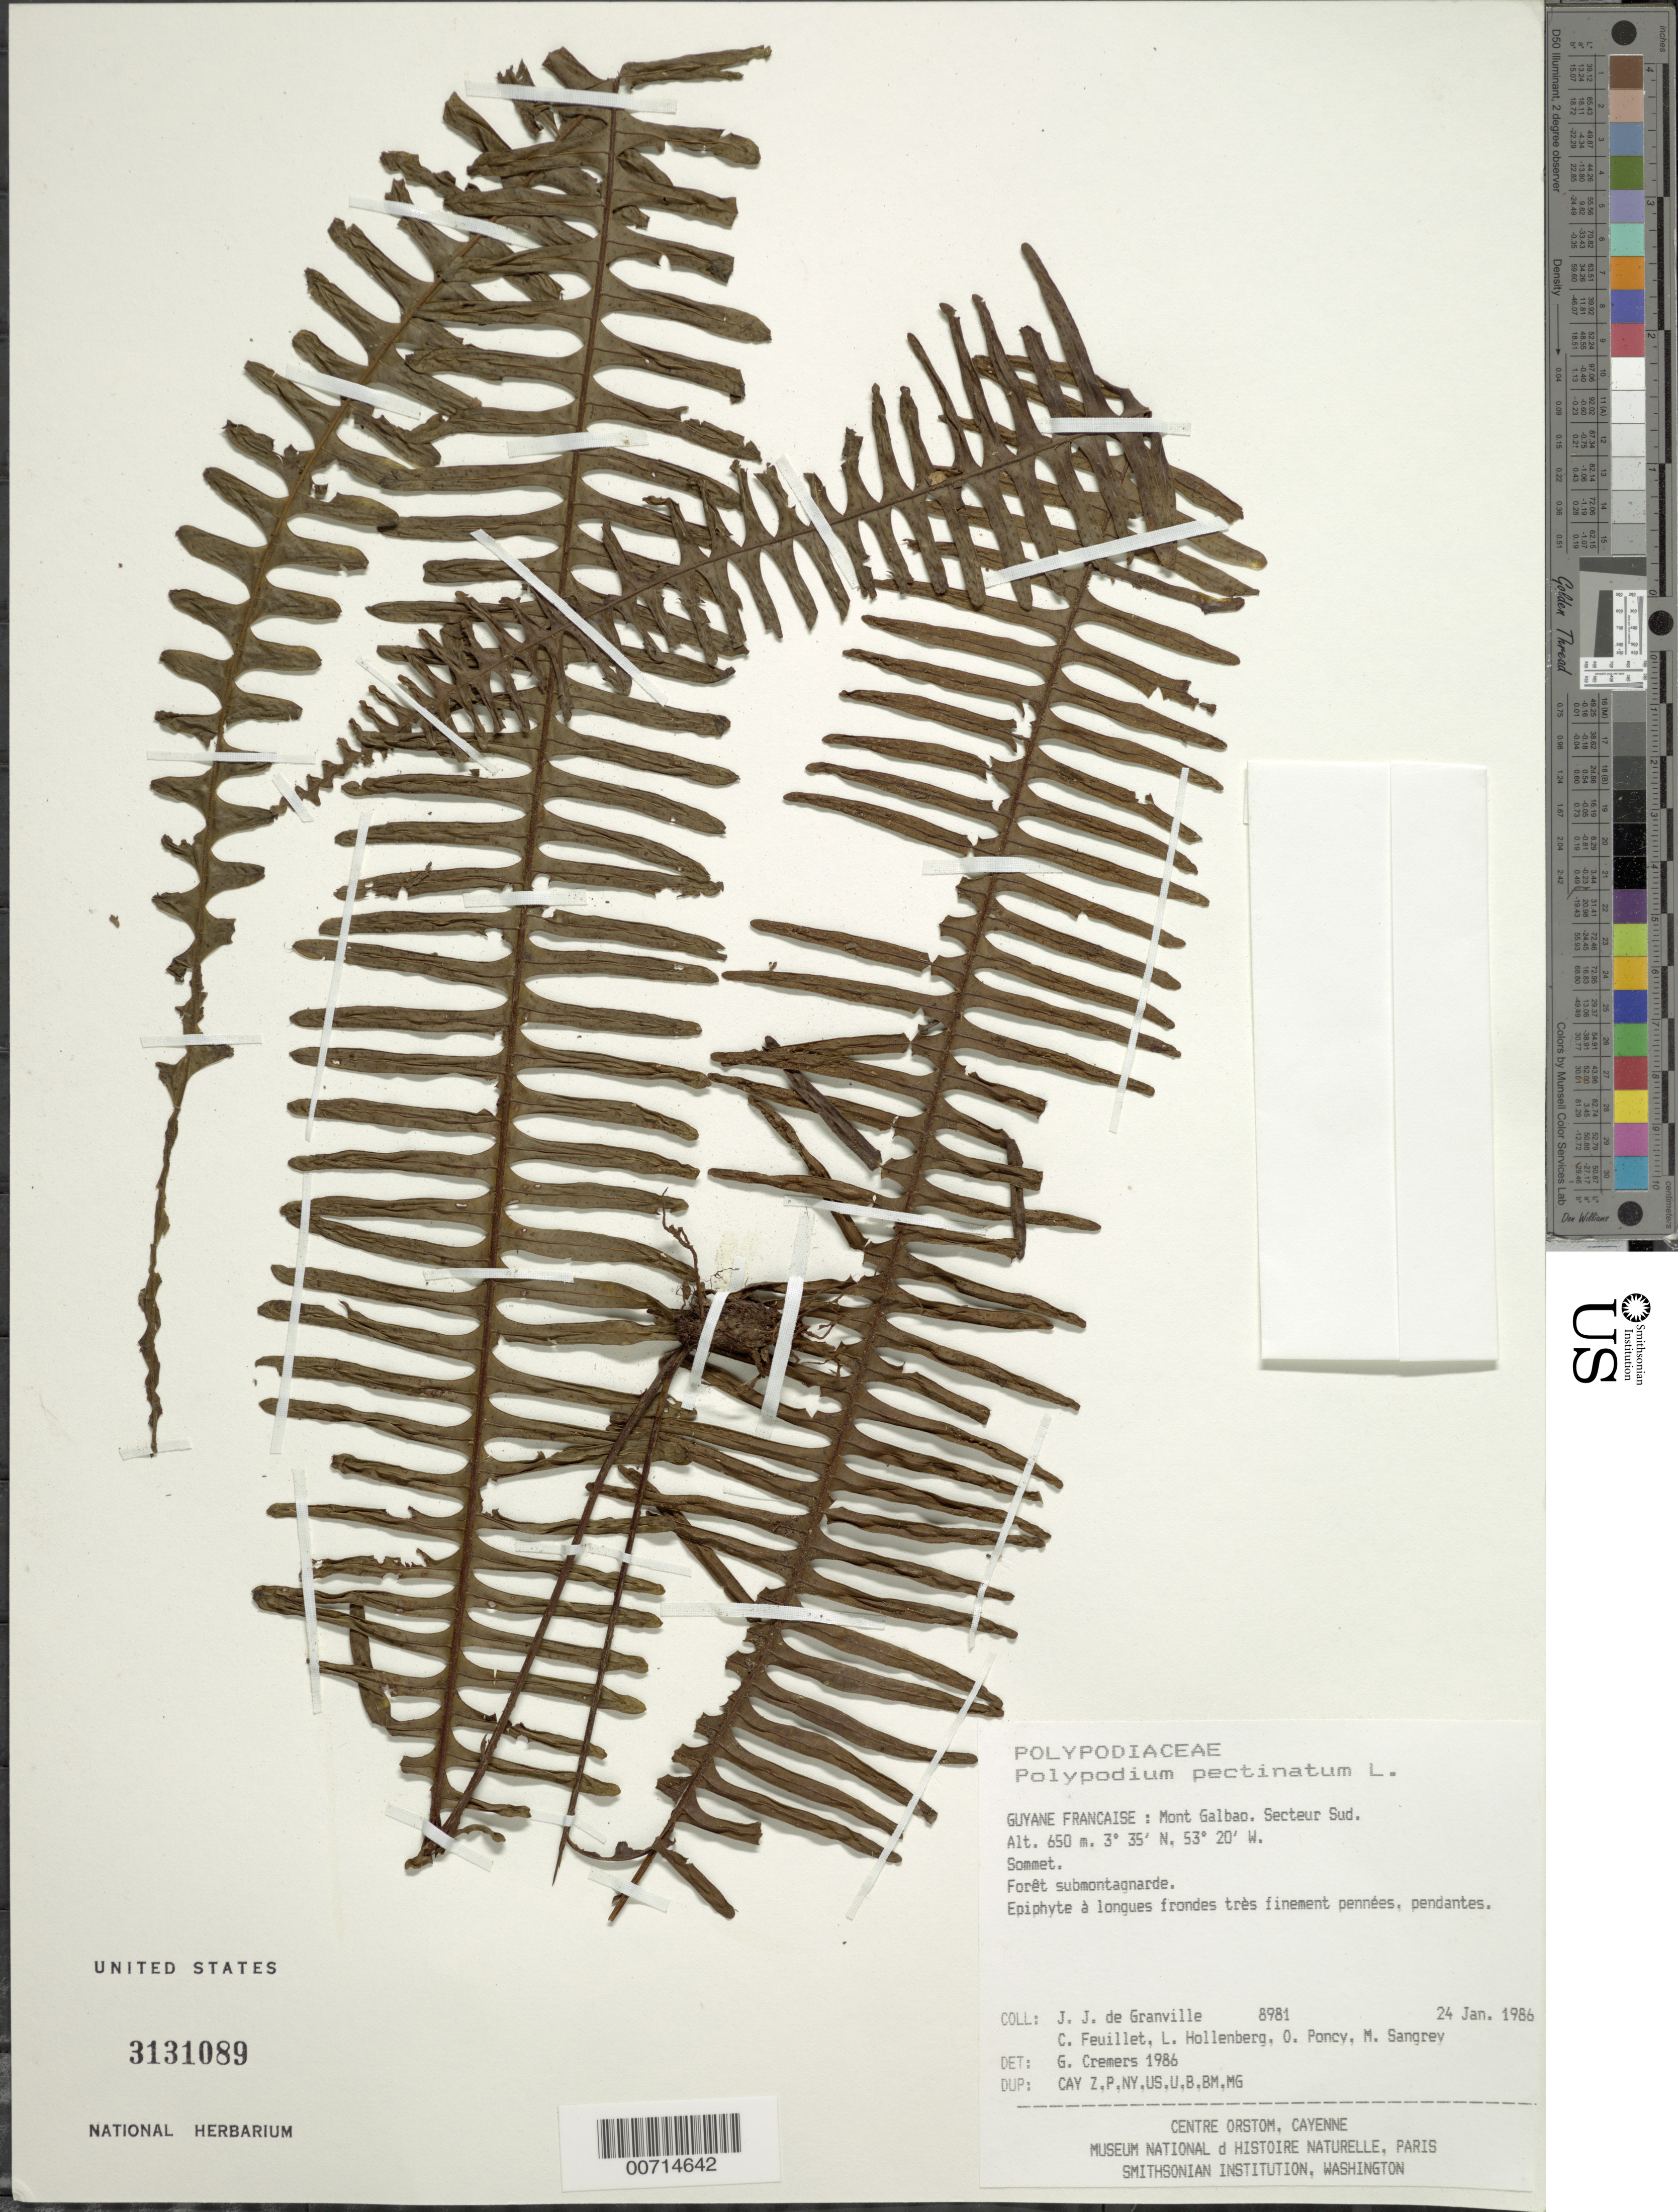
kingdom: Plantae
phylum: Tracheophyta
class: Polypodiopsida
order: Polypodiales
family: Polypodiaceae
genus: Pecluma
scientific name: Pecluma pectinata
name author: (L.) M.G. Price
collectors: J.-J. de Granville, C. Feuillet, L. Hollenberg, O. Poncy & M. S. Sangrey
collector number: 8981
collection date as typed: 24-Jan-86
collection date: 1986-01-24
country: French Guiana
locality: Mont Galbao. Secteur Sud. Sommet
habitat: Forêt submontagnarde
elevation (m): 650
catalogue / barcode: US 3131089